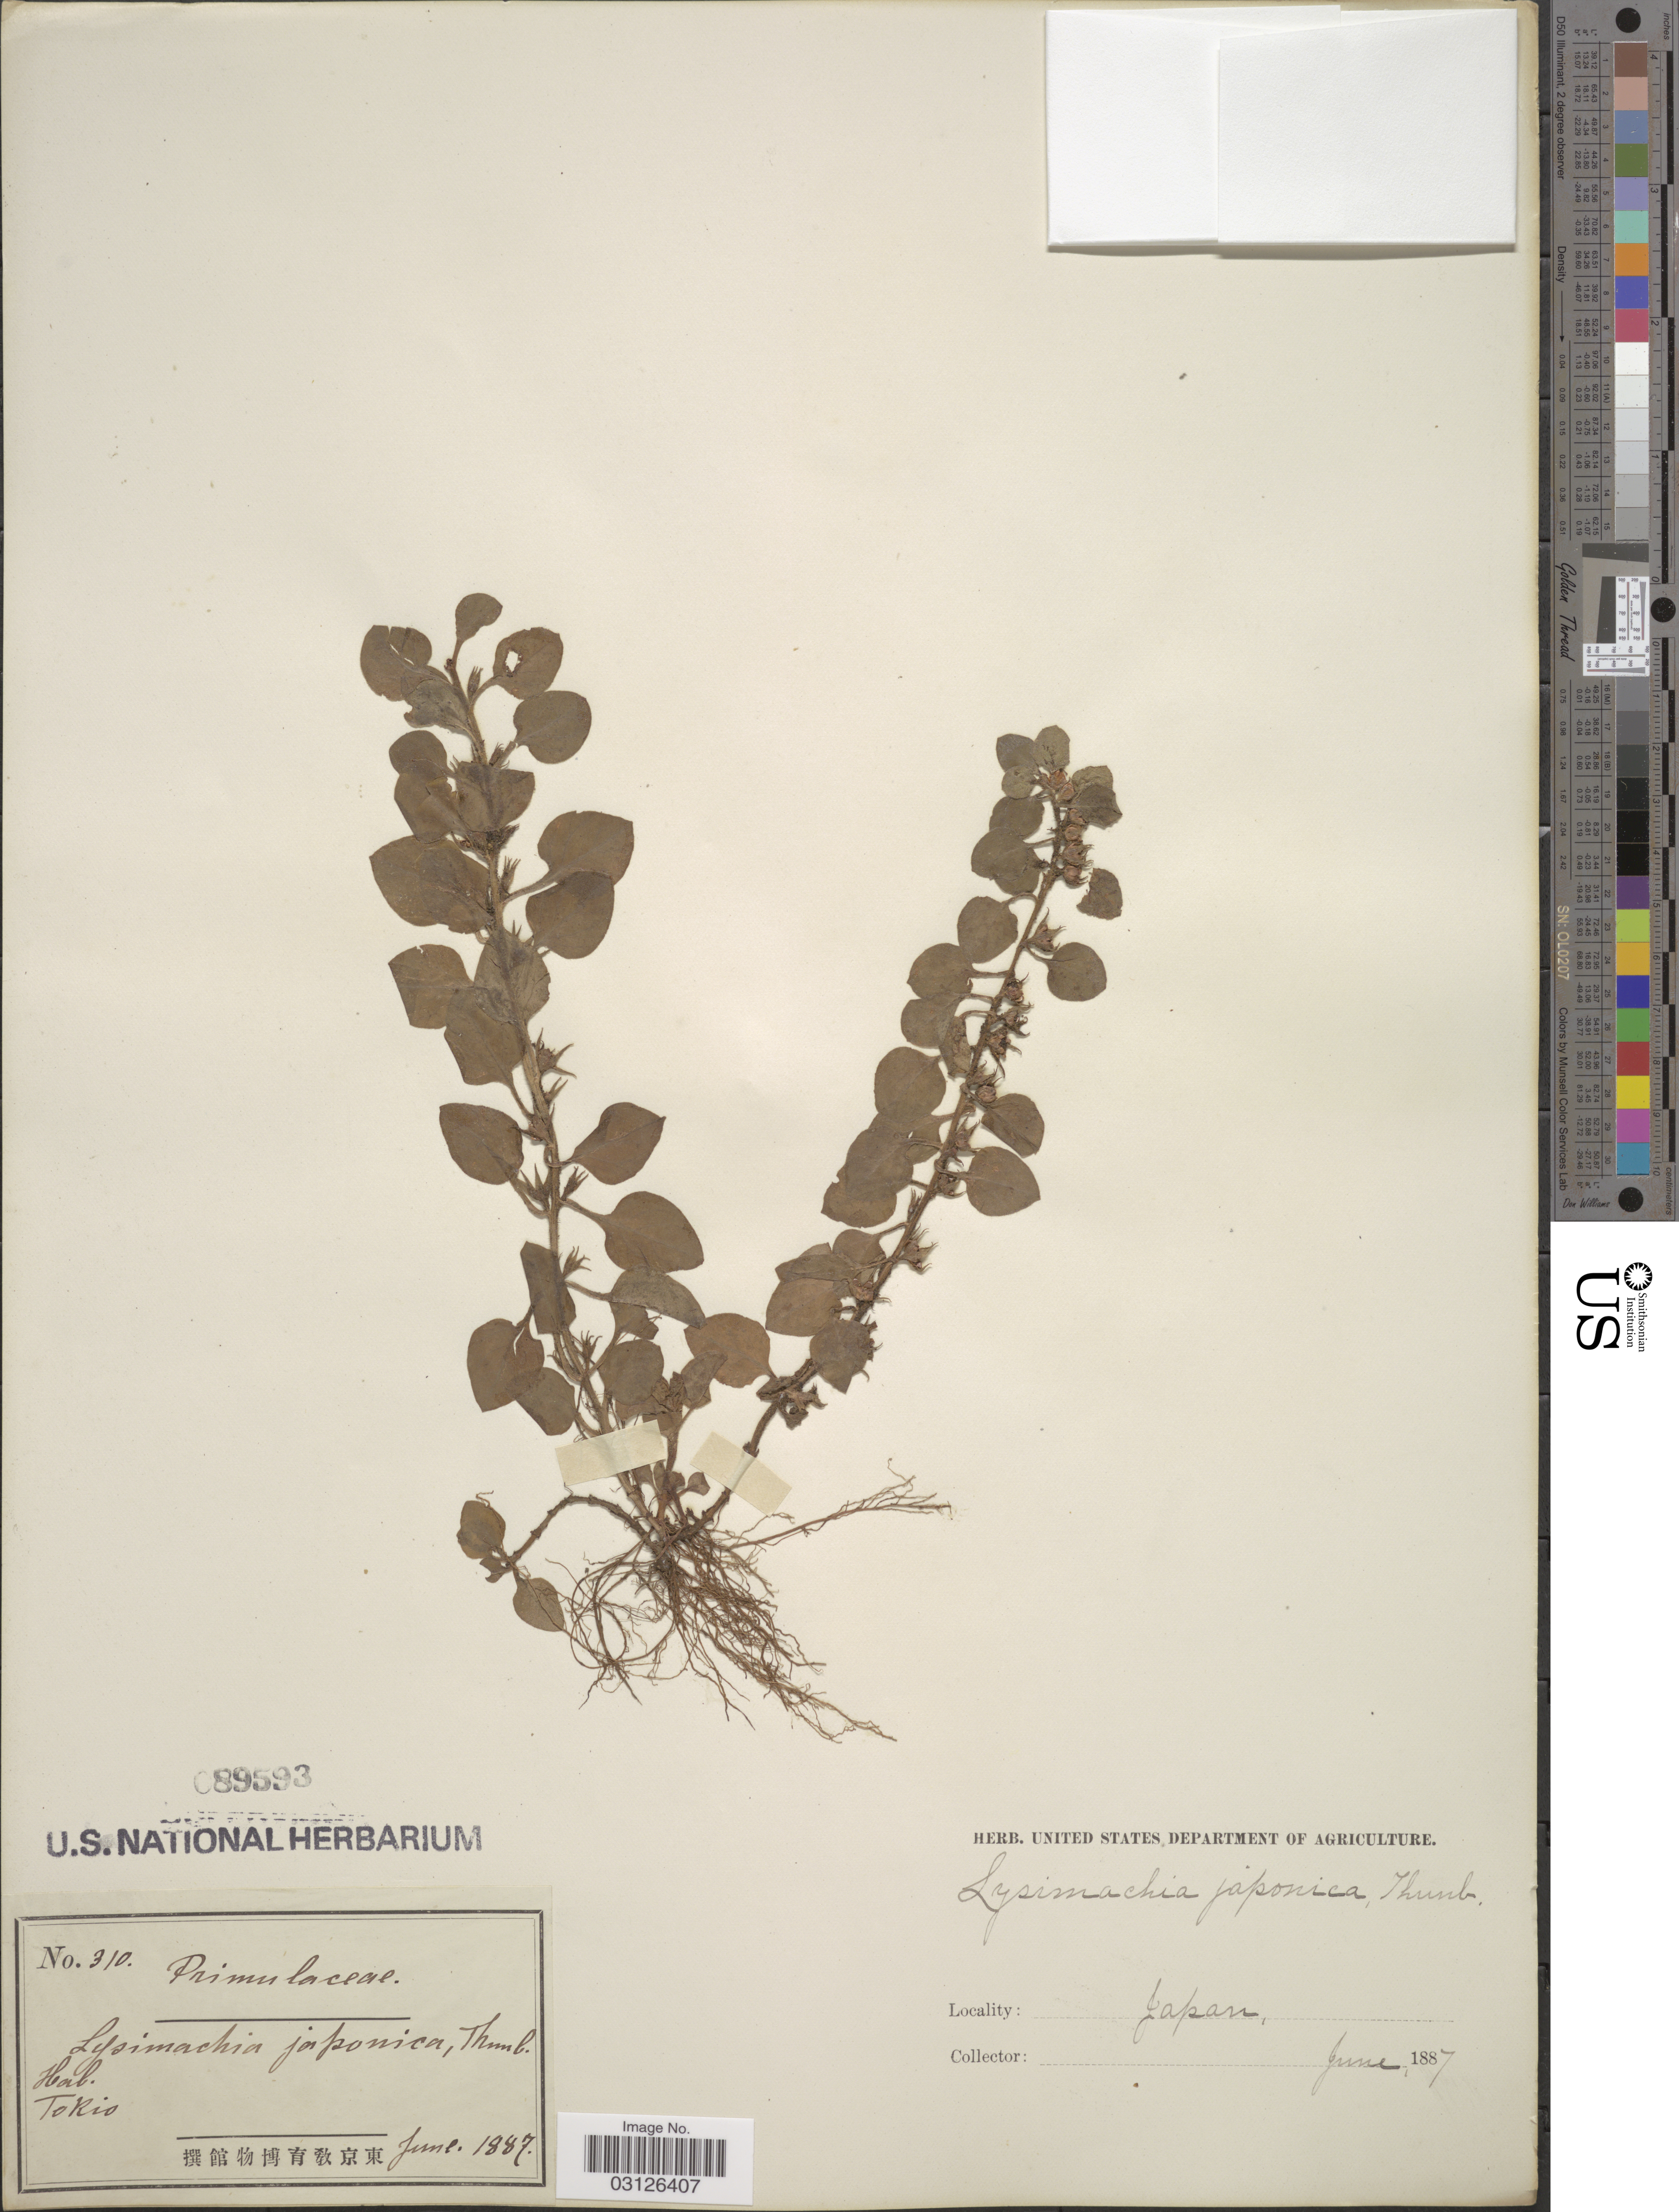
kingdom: Plantae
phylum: Tracheophyta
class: Magnoliopsida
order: Ericales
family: Primulaceae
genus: Lysimachia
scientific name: Lysimachia japonica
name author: Thunb.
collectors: ex herb. United States National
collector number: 310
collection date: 1887-06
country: Japan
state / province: Tokyo, Federal City of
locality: Tokio.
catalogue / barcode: US 89593